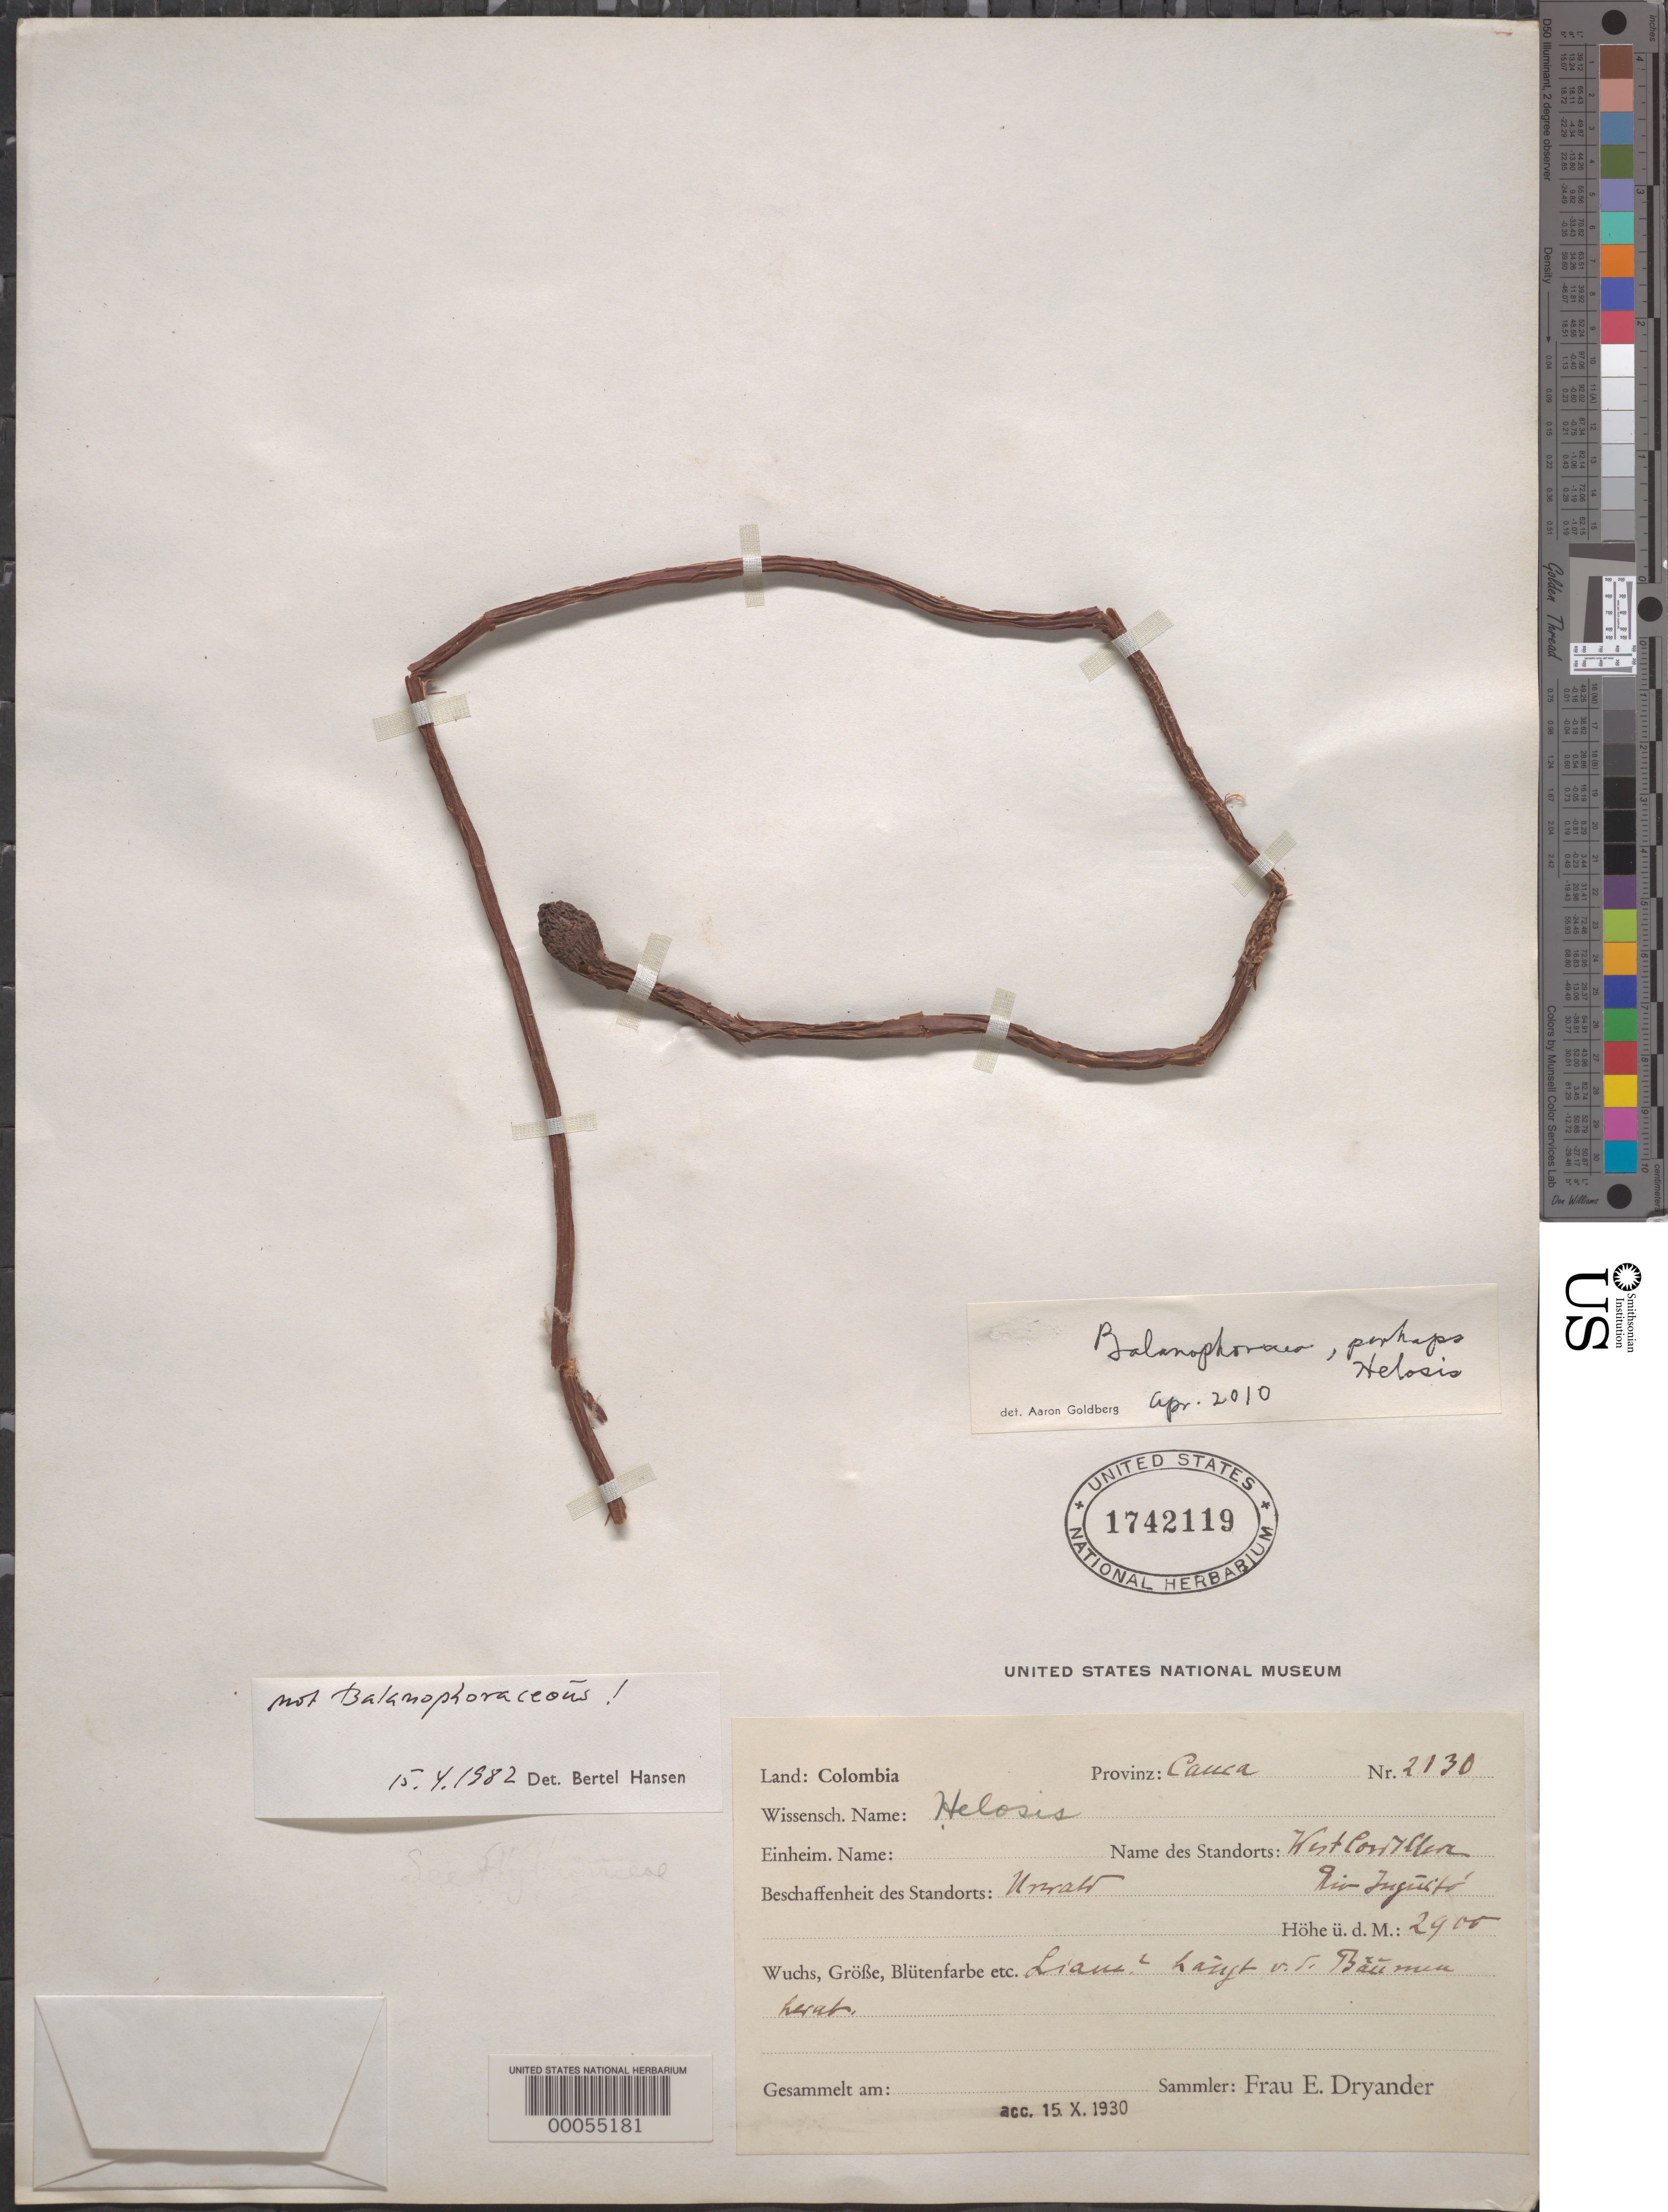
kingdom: Plantae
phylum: Tracheophyta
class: Magnoliopsida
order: Santalales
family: Balanophoraceae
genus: Helosis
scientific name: Helosis cayennensis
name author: (Sw.) Spreng.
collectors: F. Dryander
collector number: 2130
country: Colombia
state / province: Cauca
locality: West Cordillere. Urwald. Rio Inguitó.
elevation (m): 2900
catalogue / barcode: US 1742119